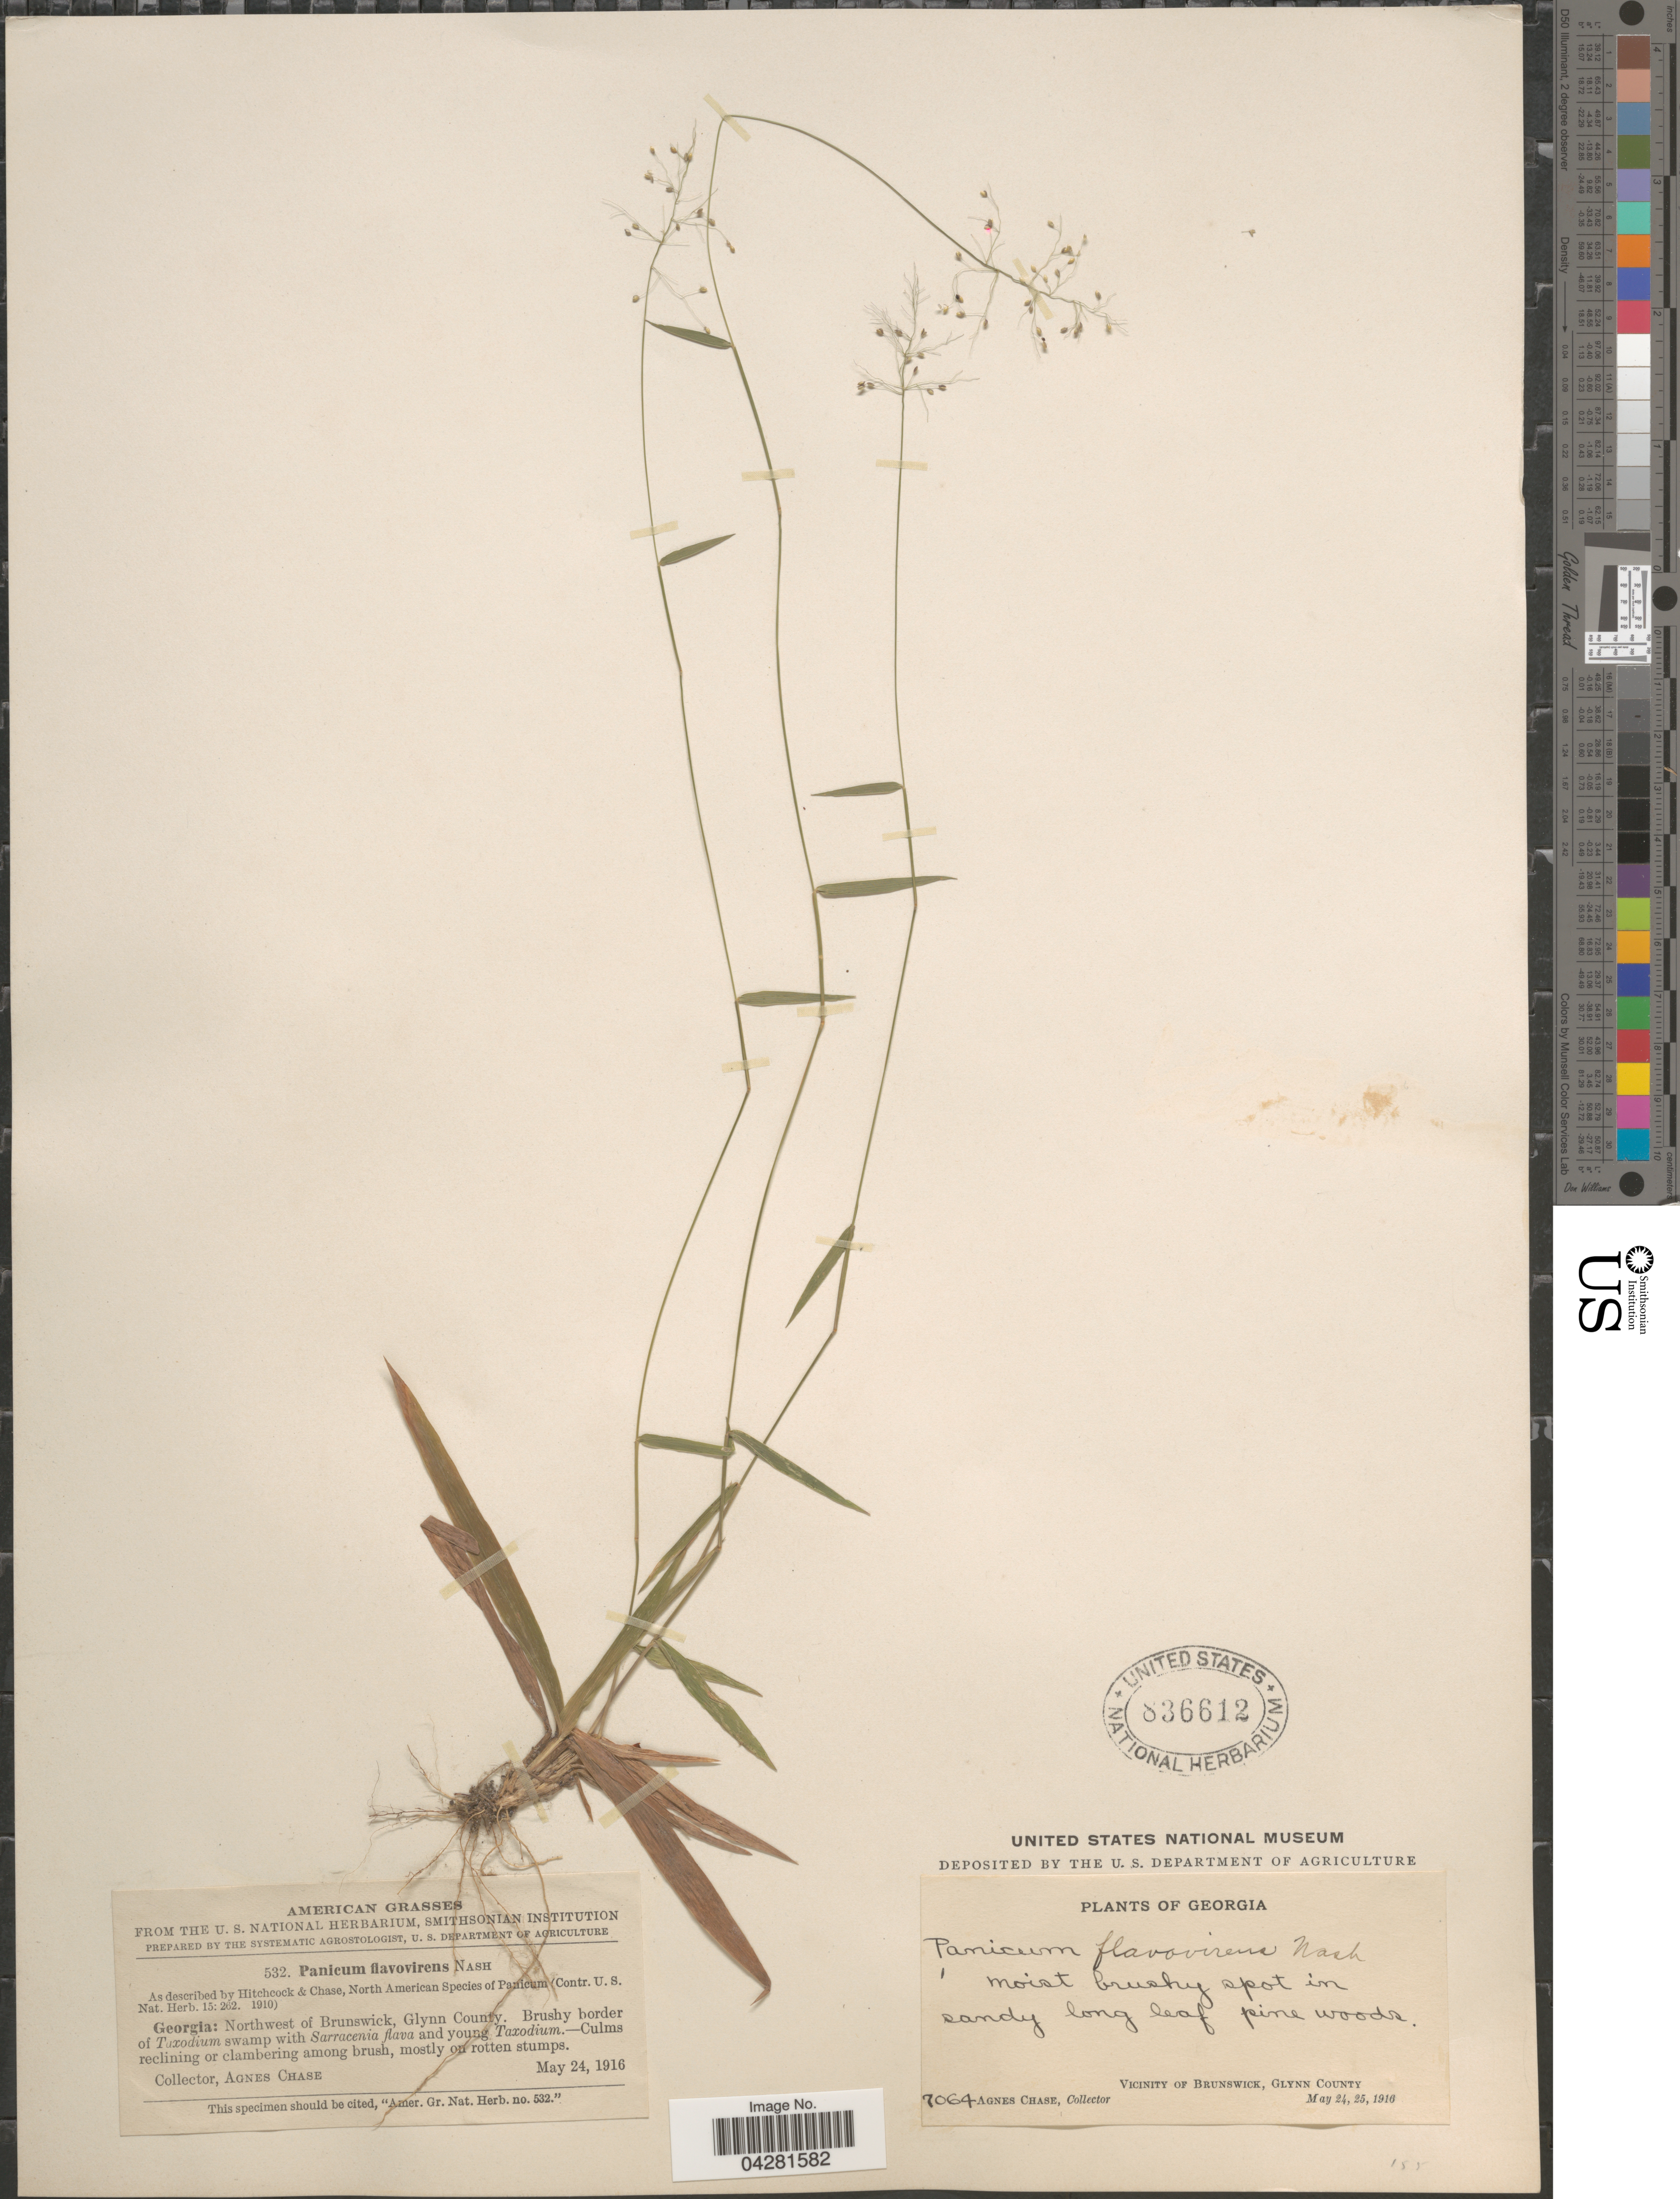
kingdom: Plantae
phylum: Tracheophyta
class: Liliopsida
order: Poales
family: Poaceae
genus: Dichanthelium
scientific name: Dichanthelium ensifolium var. ensifolium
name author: (Baldwin ex Elliot) Gould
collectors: A. Chase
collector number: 7064/532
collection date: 1916-05-24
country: United States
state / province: Georgia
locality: Northwest of Brunswick, Glynn County. Vicinity of Brunswick.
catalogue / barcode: US 836612